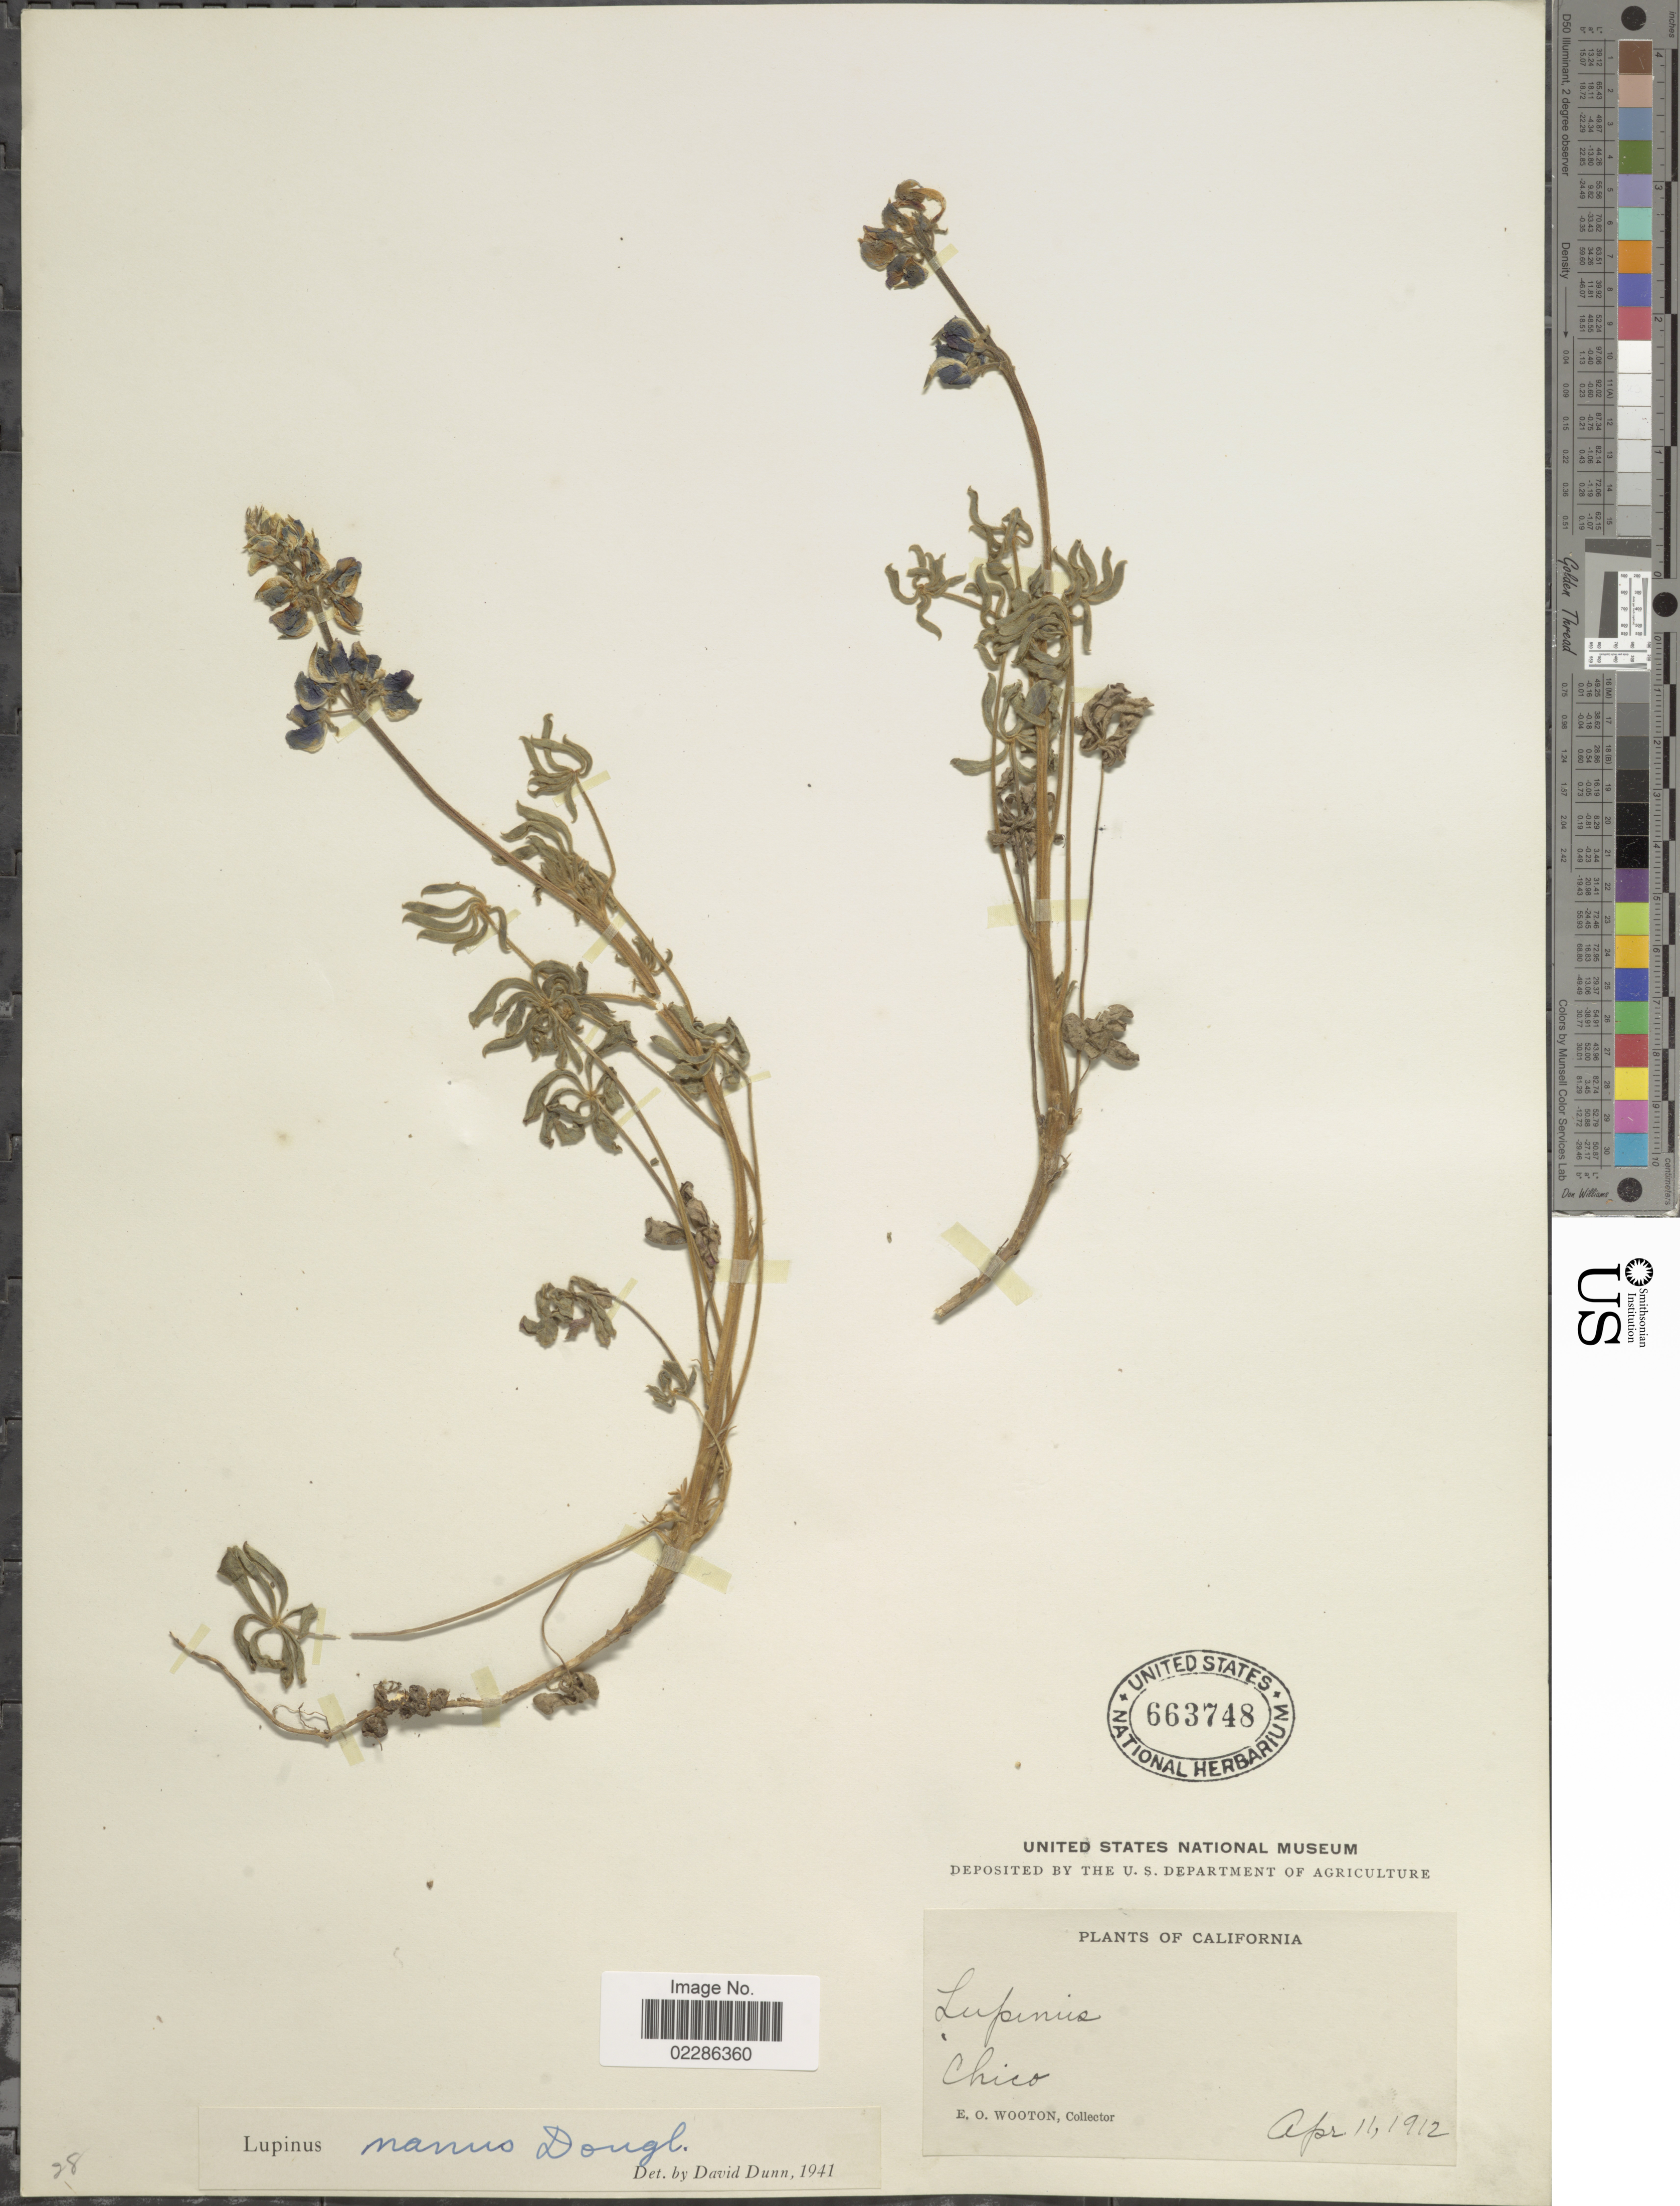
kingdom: Plantae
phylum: Tracheophyta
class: Magnoliopsida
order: Fabales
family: Fabaceae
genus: Lupinus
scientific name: Lupinus nanus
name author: Douglas ex Benth.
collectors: E. O. Wooton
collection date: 1912-04-11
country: United States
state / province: California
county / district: Butte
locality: Chico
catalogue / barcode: US 663748